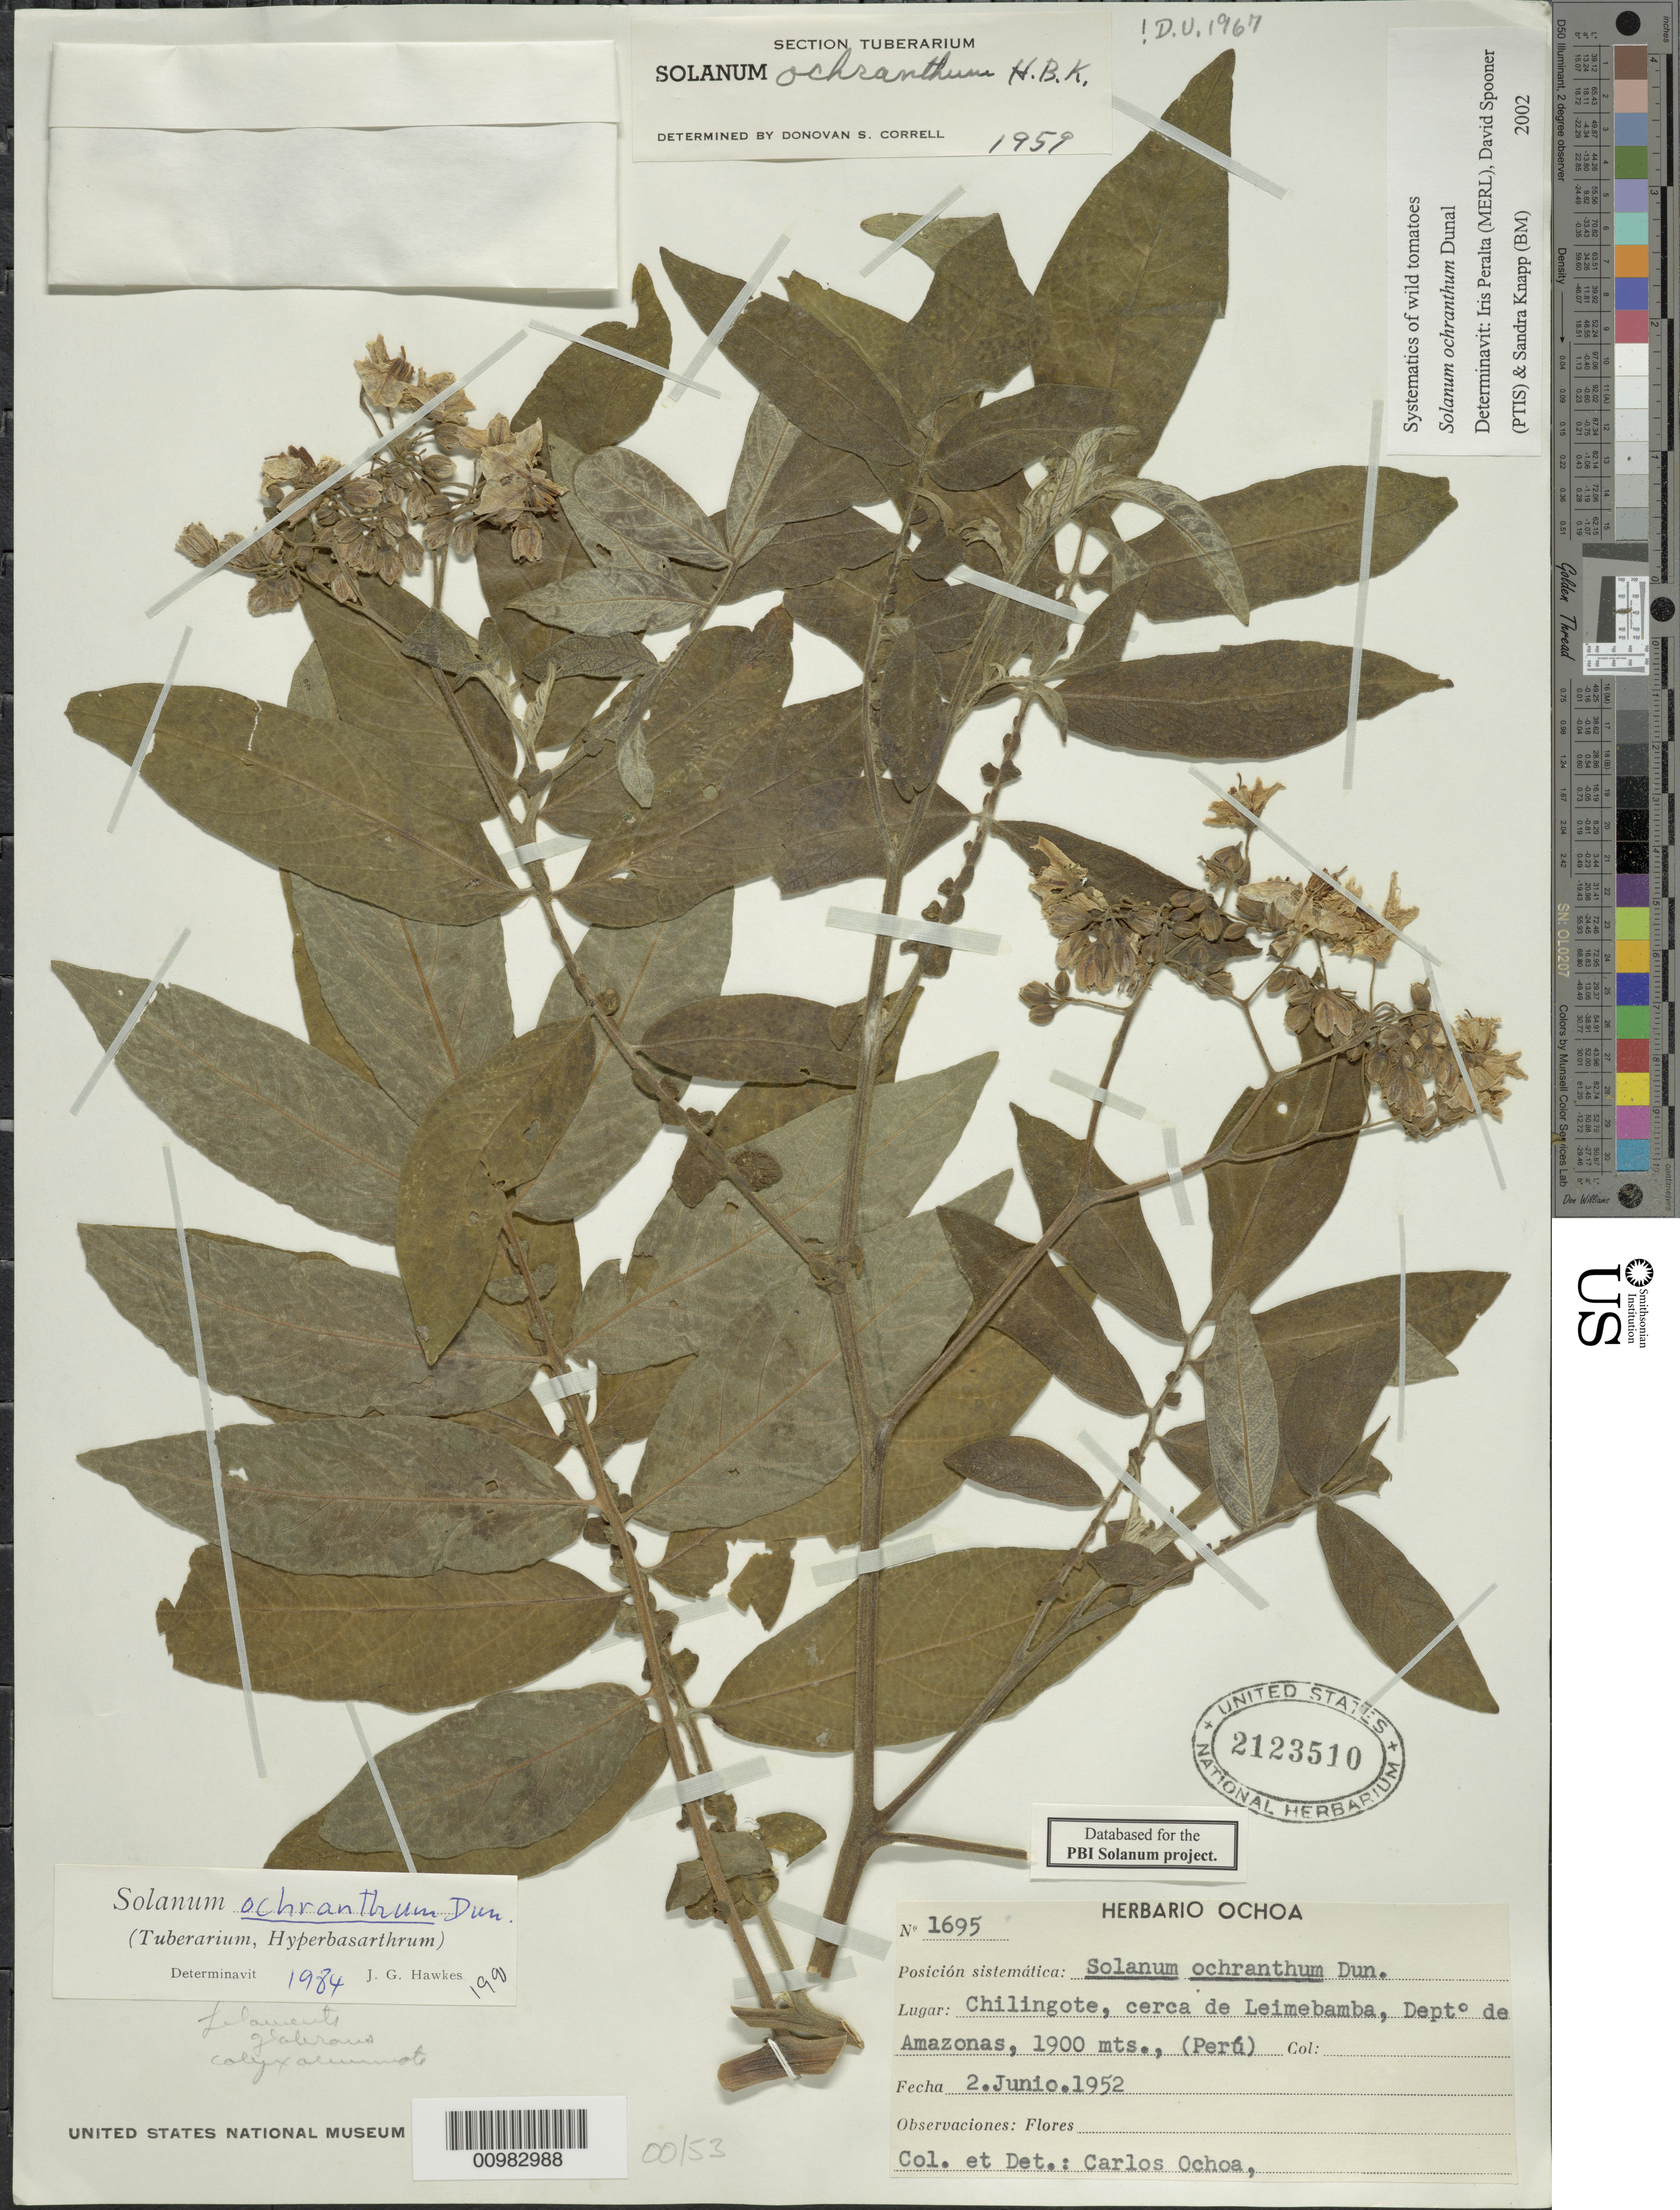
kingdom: Plantae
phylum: Tracheophyta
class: Magnoliopsida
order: Solanales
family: Solanaceae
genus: Solanum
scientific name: Solanum ochranthum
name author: Dunal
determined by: Peralta, Iris E.; Knapp, S. D.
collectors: C. M. Ochoa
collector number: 1695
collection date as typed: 2 Jun 1952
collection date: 1952-06-02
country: Peru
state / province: Amazonas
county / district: Chachapoyas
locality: Chilingote, cerca de Leimebamba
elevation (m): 1900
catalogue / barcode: US 2123510